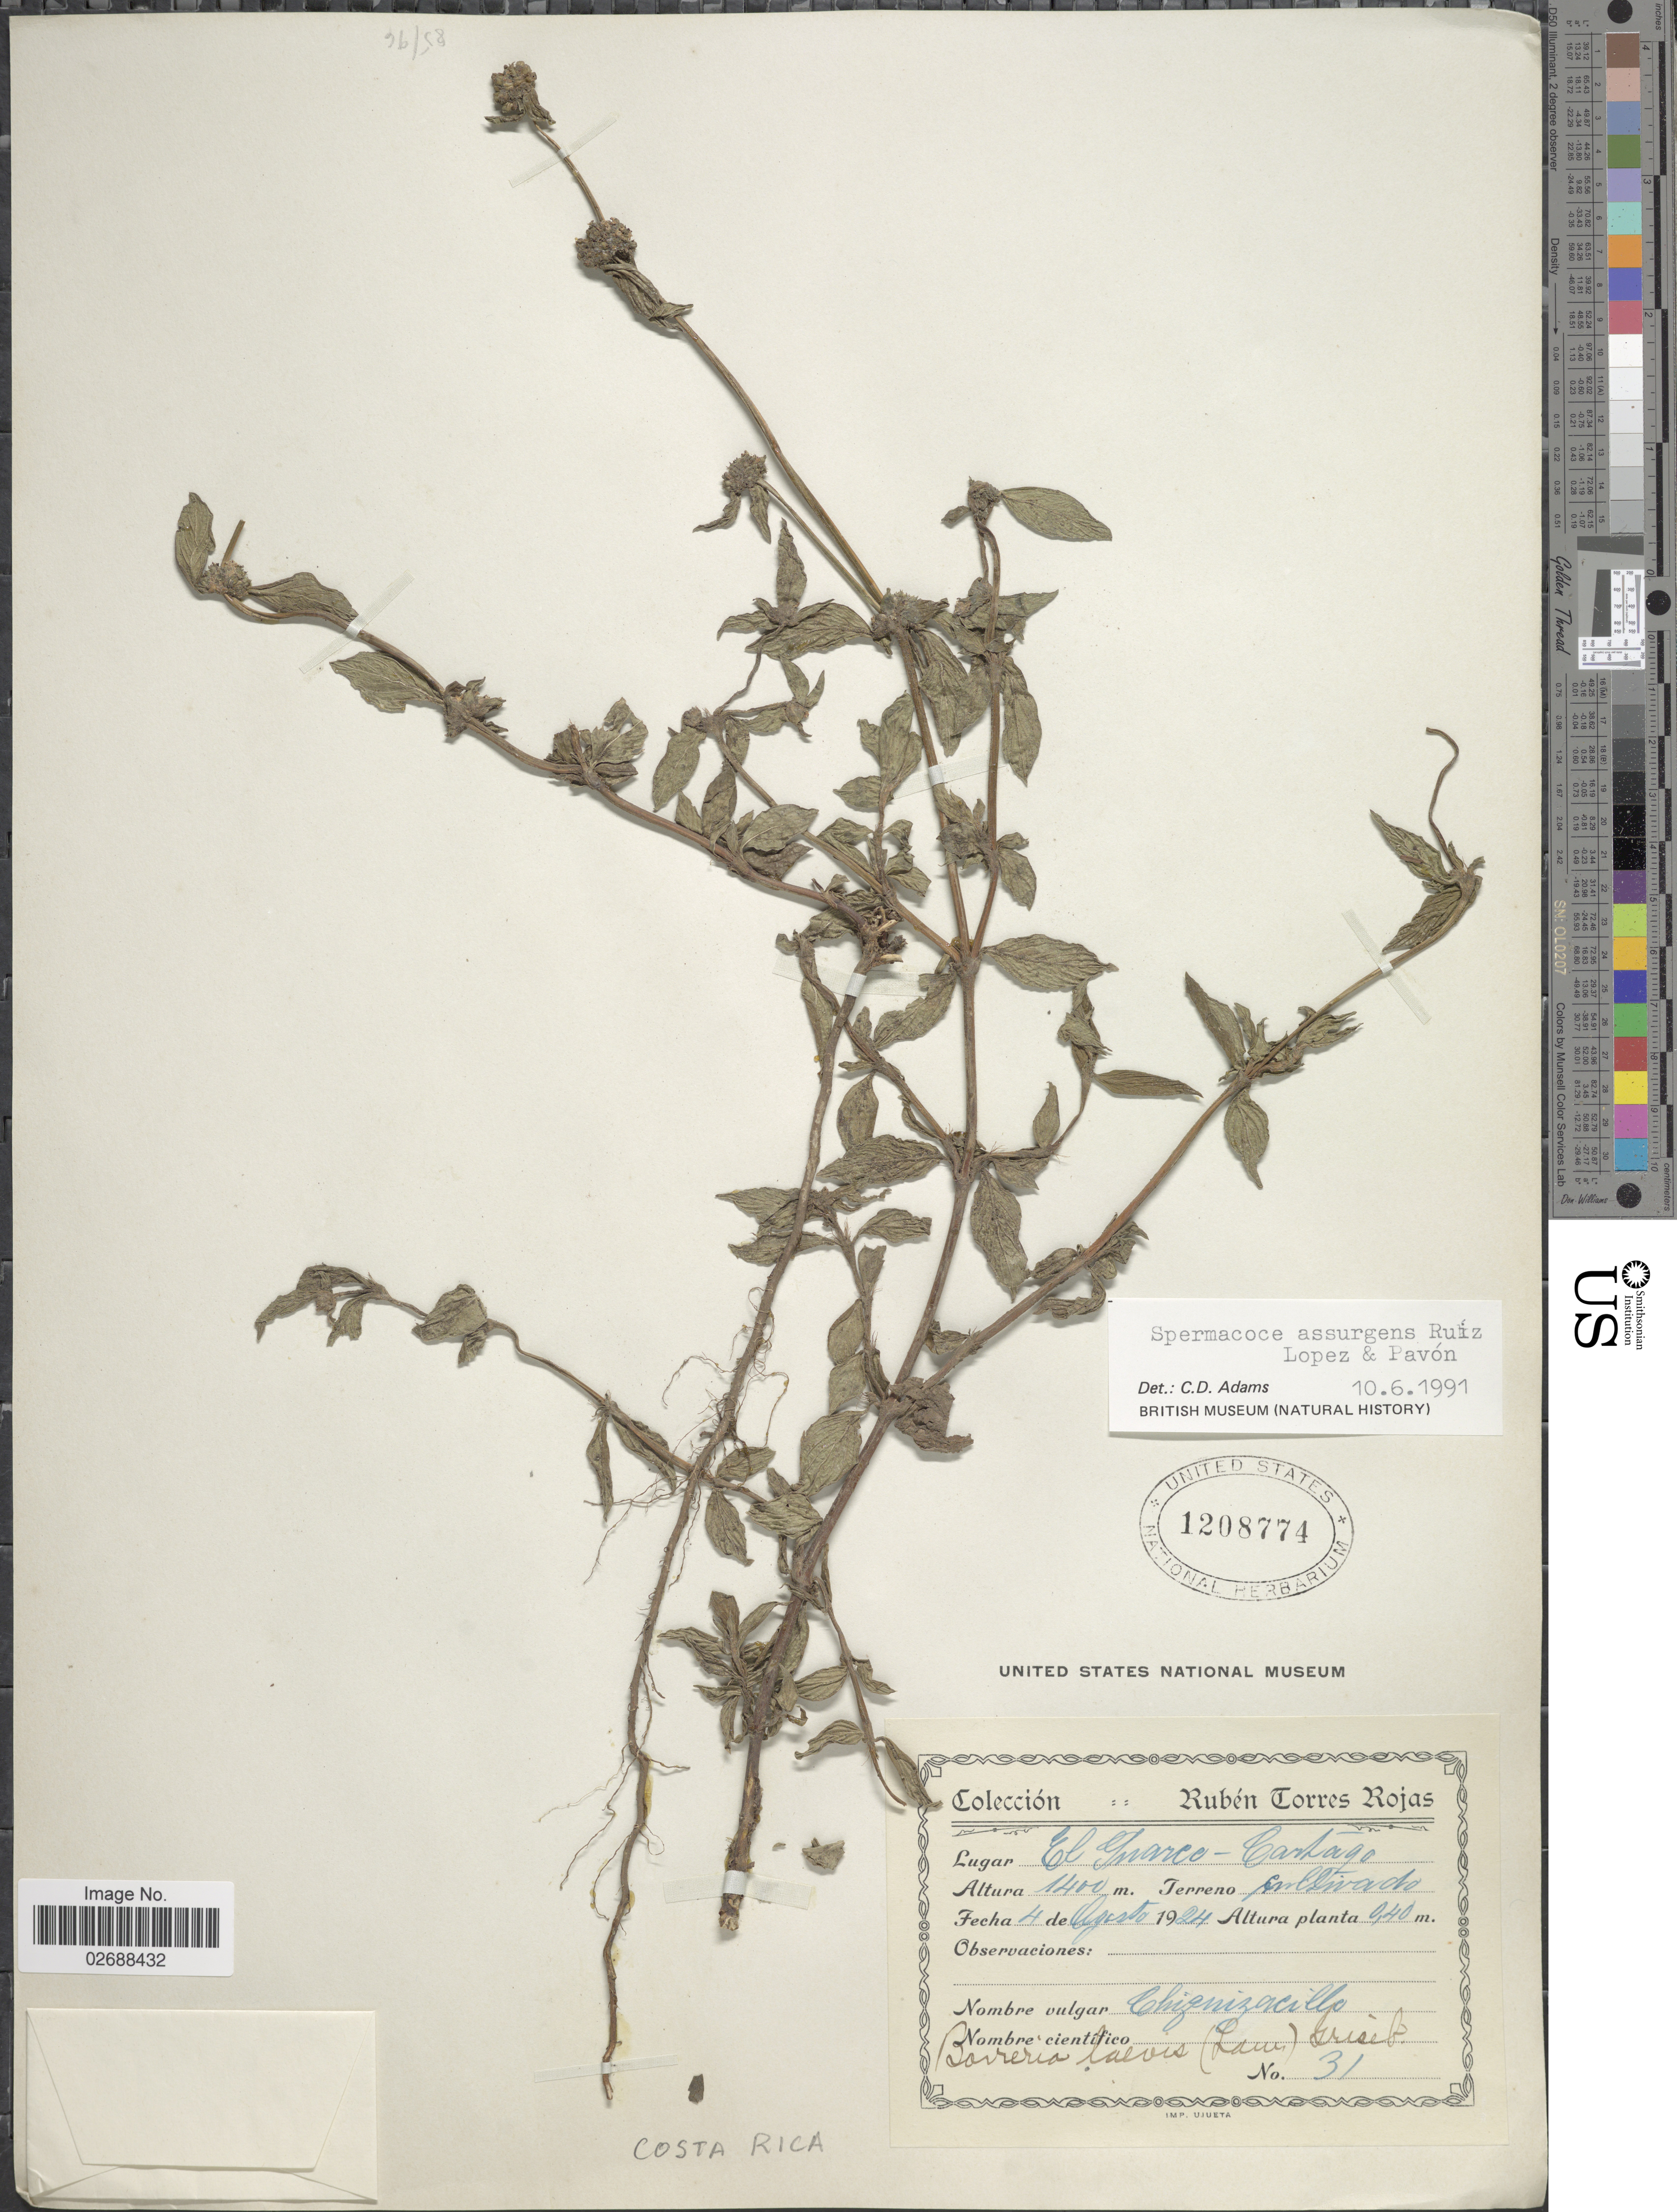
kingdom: Plantae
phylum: Tracheophyta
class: Magnoliopsida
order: Gentianales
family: Rubiaceae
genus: Spermacoce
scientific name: Spermacoce assurgens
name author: Ruiz & Pav.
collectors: R. Torres Rojas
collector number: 31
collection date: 1924-08-04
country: Costa Rica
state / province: Cartago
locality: El Guarco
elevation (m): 1400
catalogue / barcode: US 1208774